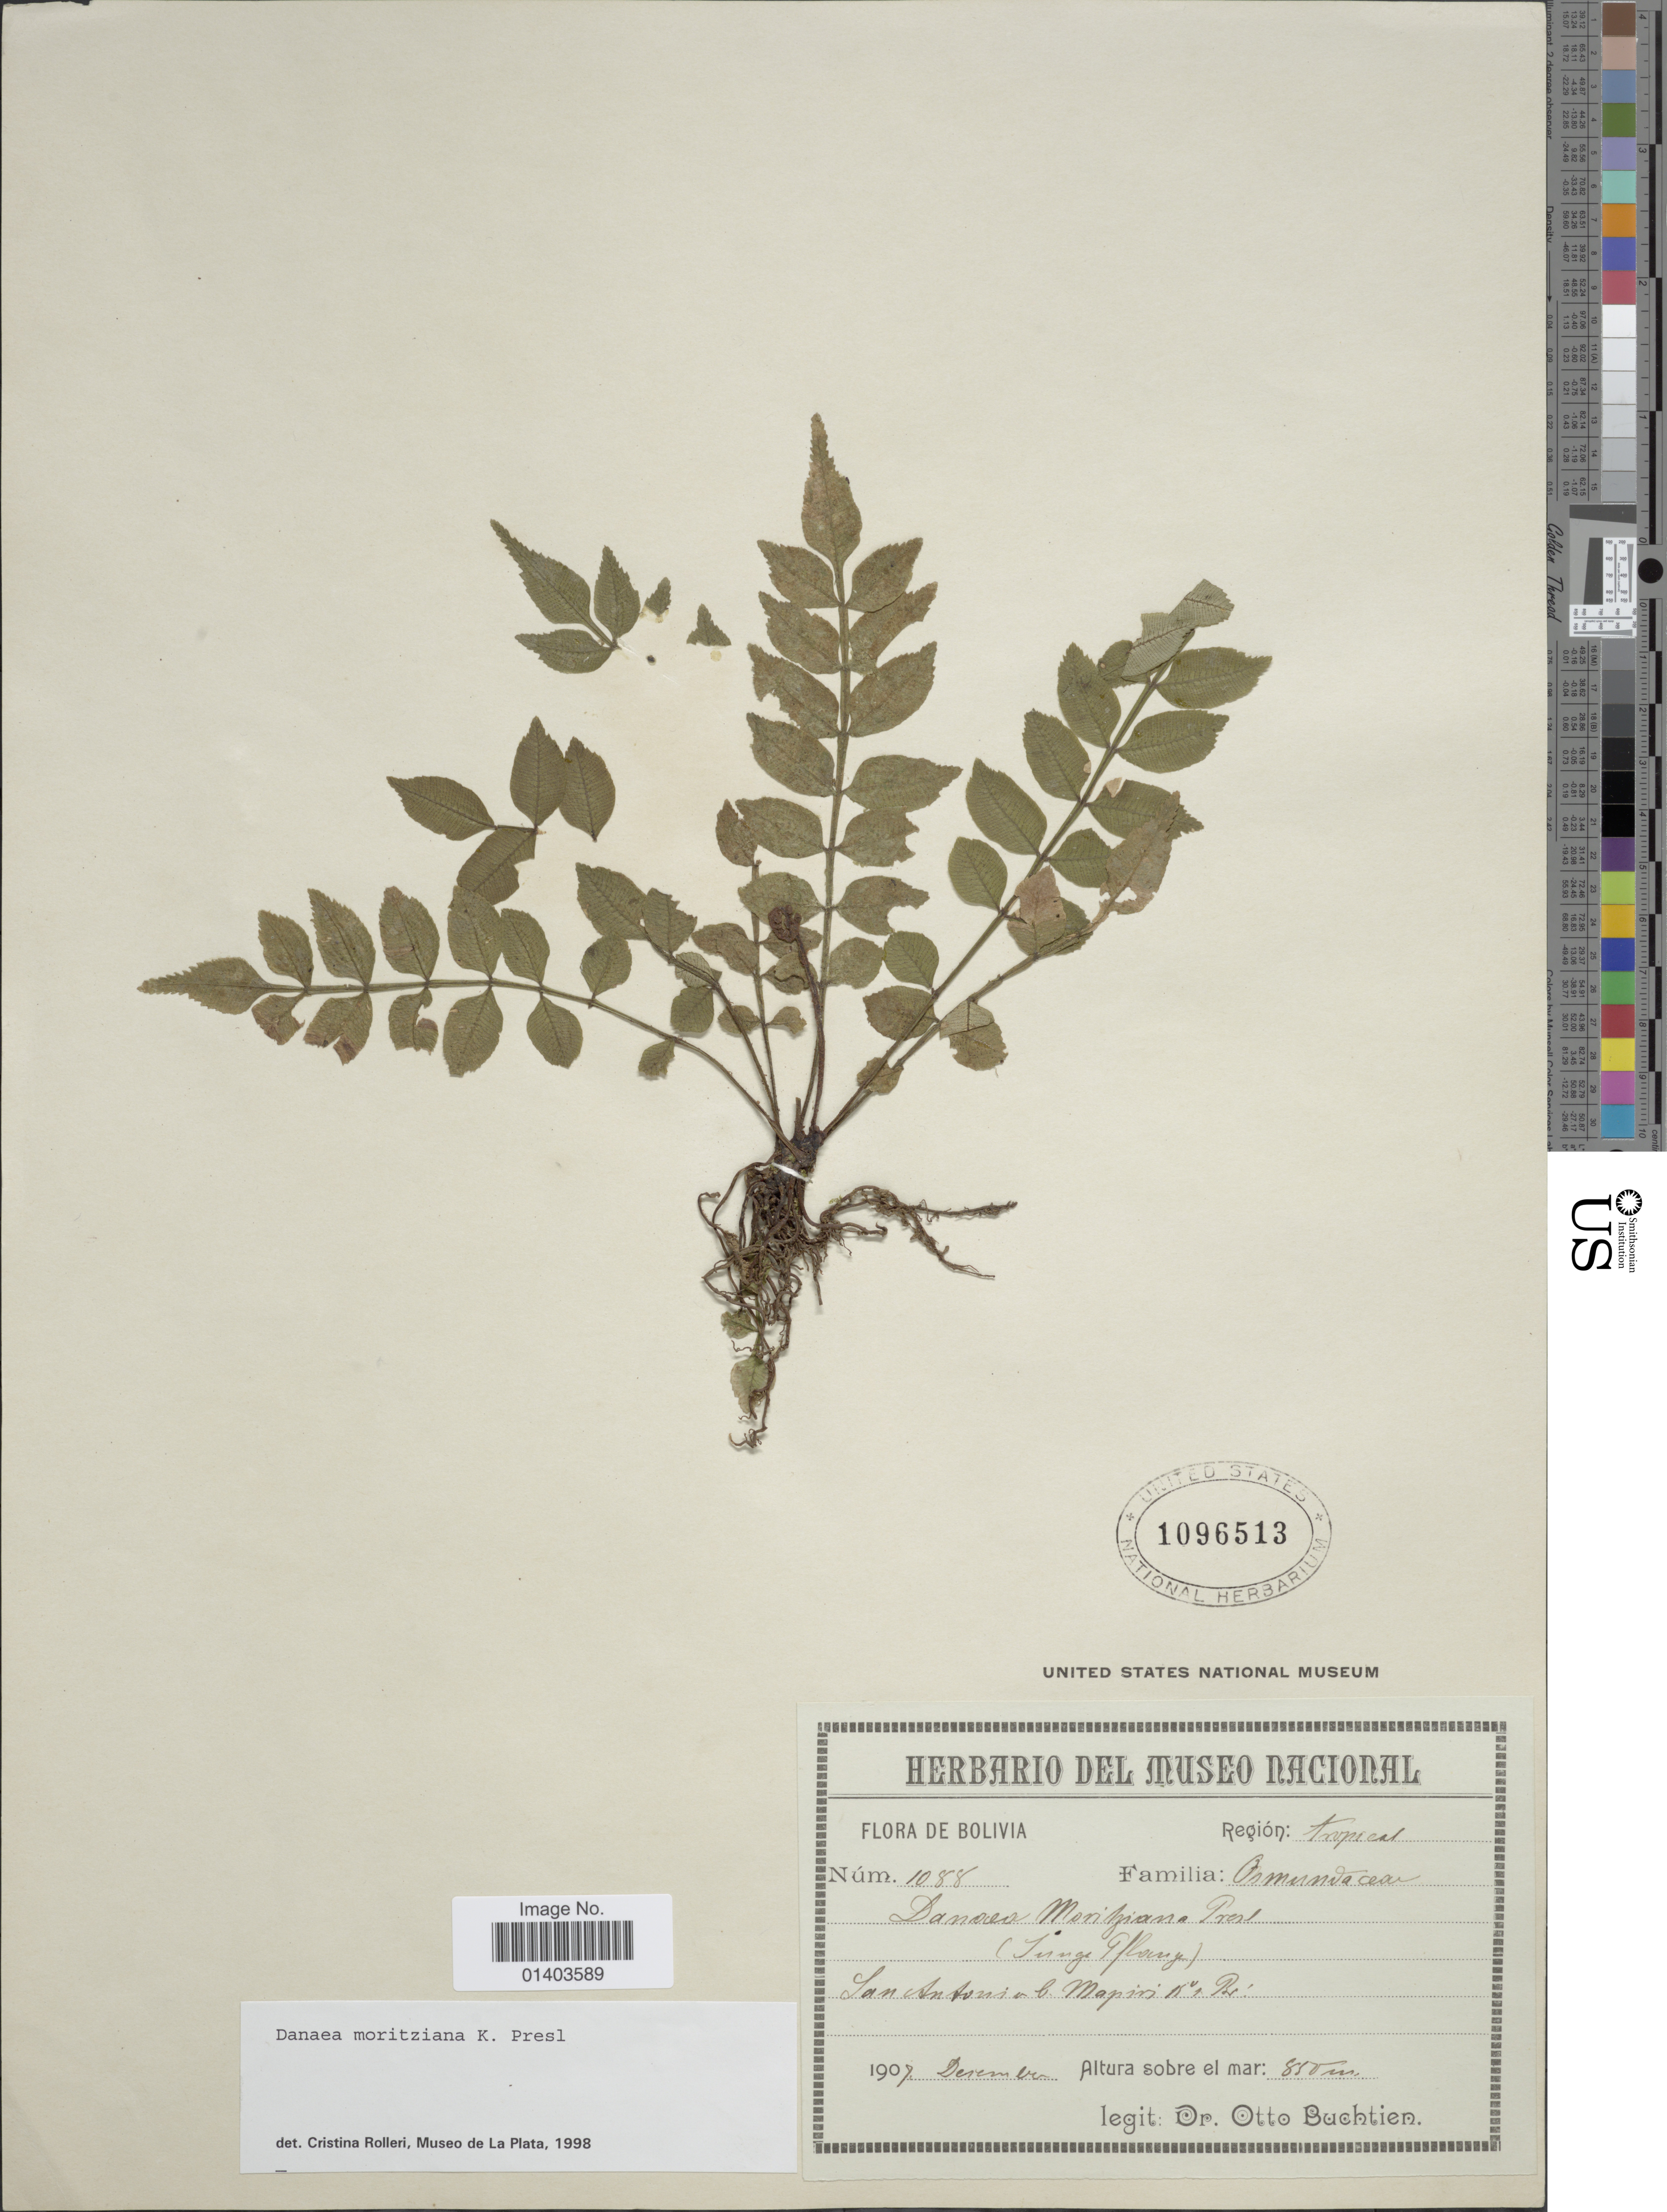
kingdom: Plantae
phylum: Tracheophyta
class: Polypodiopsida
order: Marattiales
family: Marattiaceae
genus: Danaea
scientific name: Danaea moritziana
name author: C. Presl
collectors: O. Buchtien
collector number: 1088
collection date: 1907-12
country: Bolivia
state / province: La Paz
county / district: Mapiri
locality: Region: tropical, San Antonio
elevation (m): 850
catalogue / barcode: US 1096513